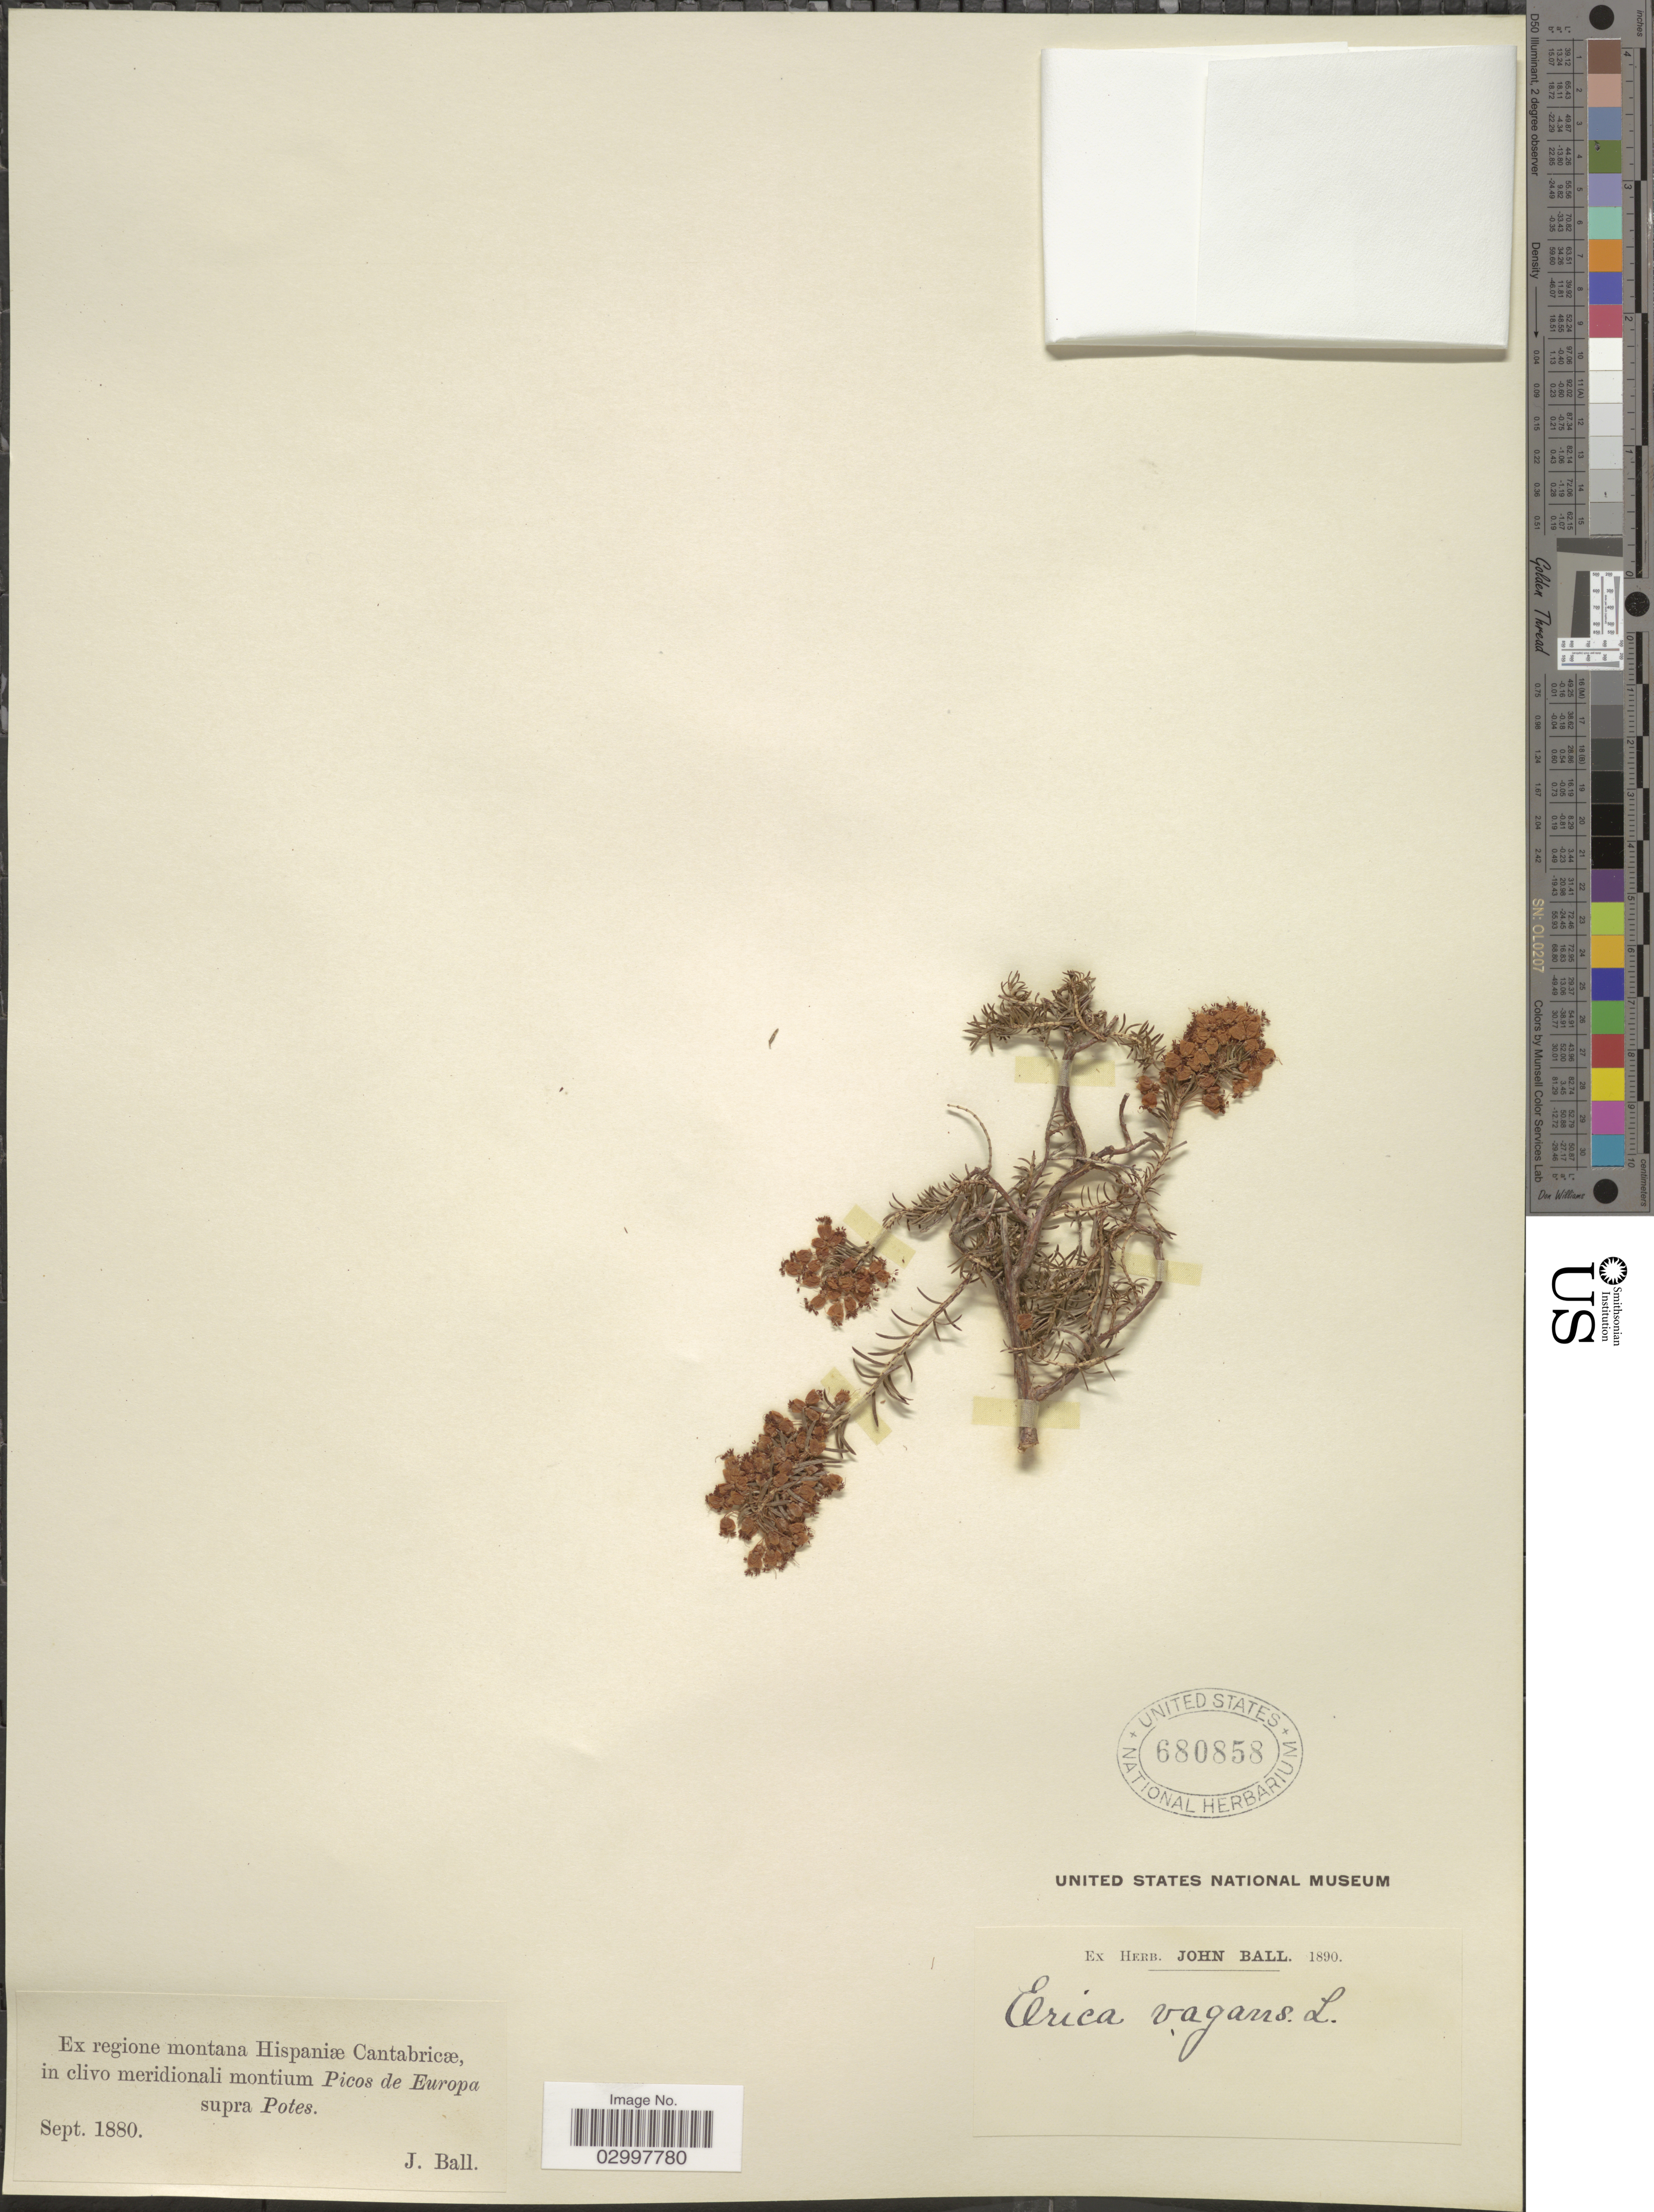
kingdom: Plantae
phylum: Tracheophyta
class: Magnoliopsida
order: Ericales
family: Ericaceae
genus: Erica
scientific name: Erica vagans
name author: L.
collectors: J. Ball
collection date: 1880-09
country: Spain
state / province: Cantabria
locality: Ex regione montana Hispaniæ Cantabricæ, in clivo meridionali montium Picos de Europa supra Potes.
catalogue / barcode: US 680858